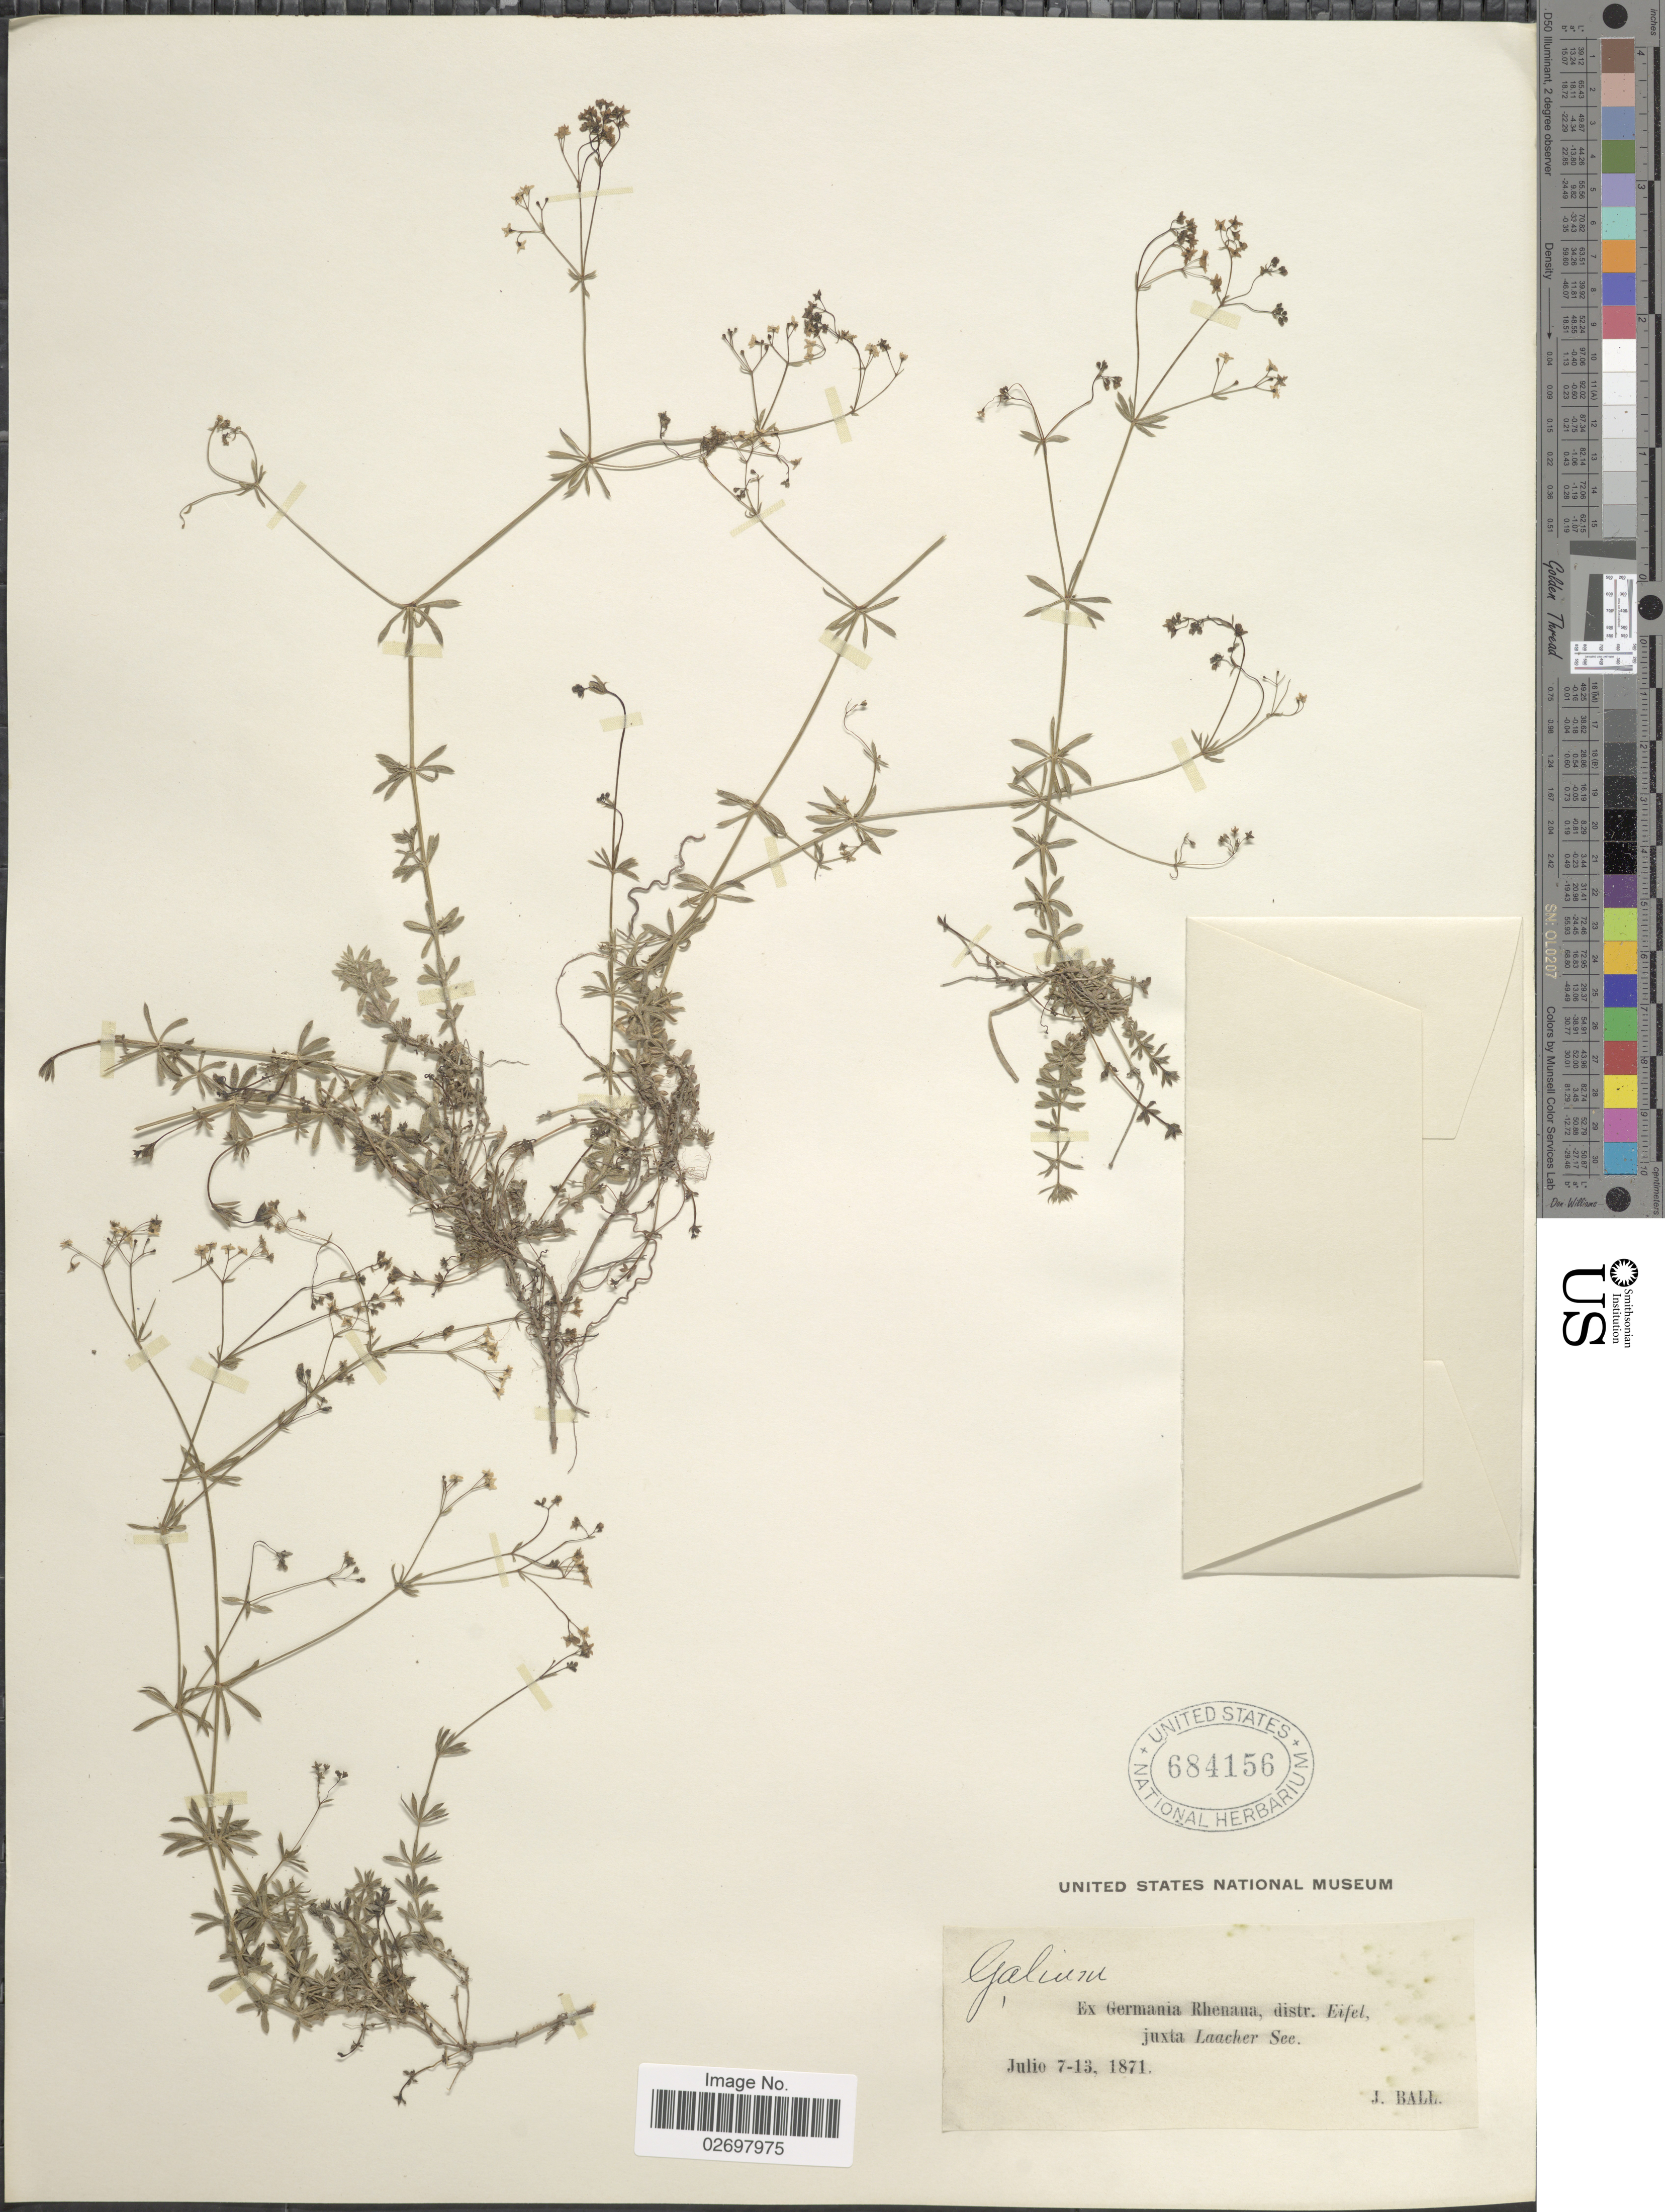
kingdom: Plantae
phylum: Tracheophyta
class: Magnoliopsida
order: Gentianales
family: Rubiaceae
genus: Galium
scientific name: Galium sp.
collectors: J. Ball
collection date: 1871-07-07/1871-07-13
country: Germany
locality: Ex Germania Rhenana, distr. Eifel, juxta Laacher See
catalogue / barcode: US 684156